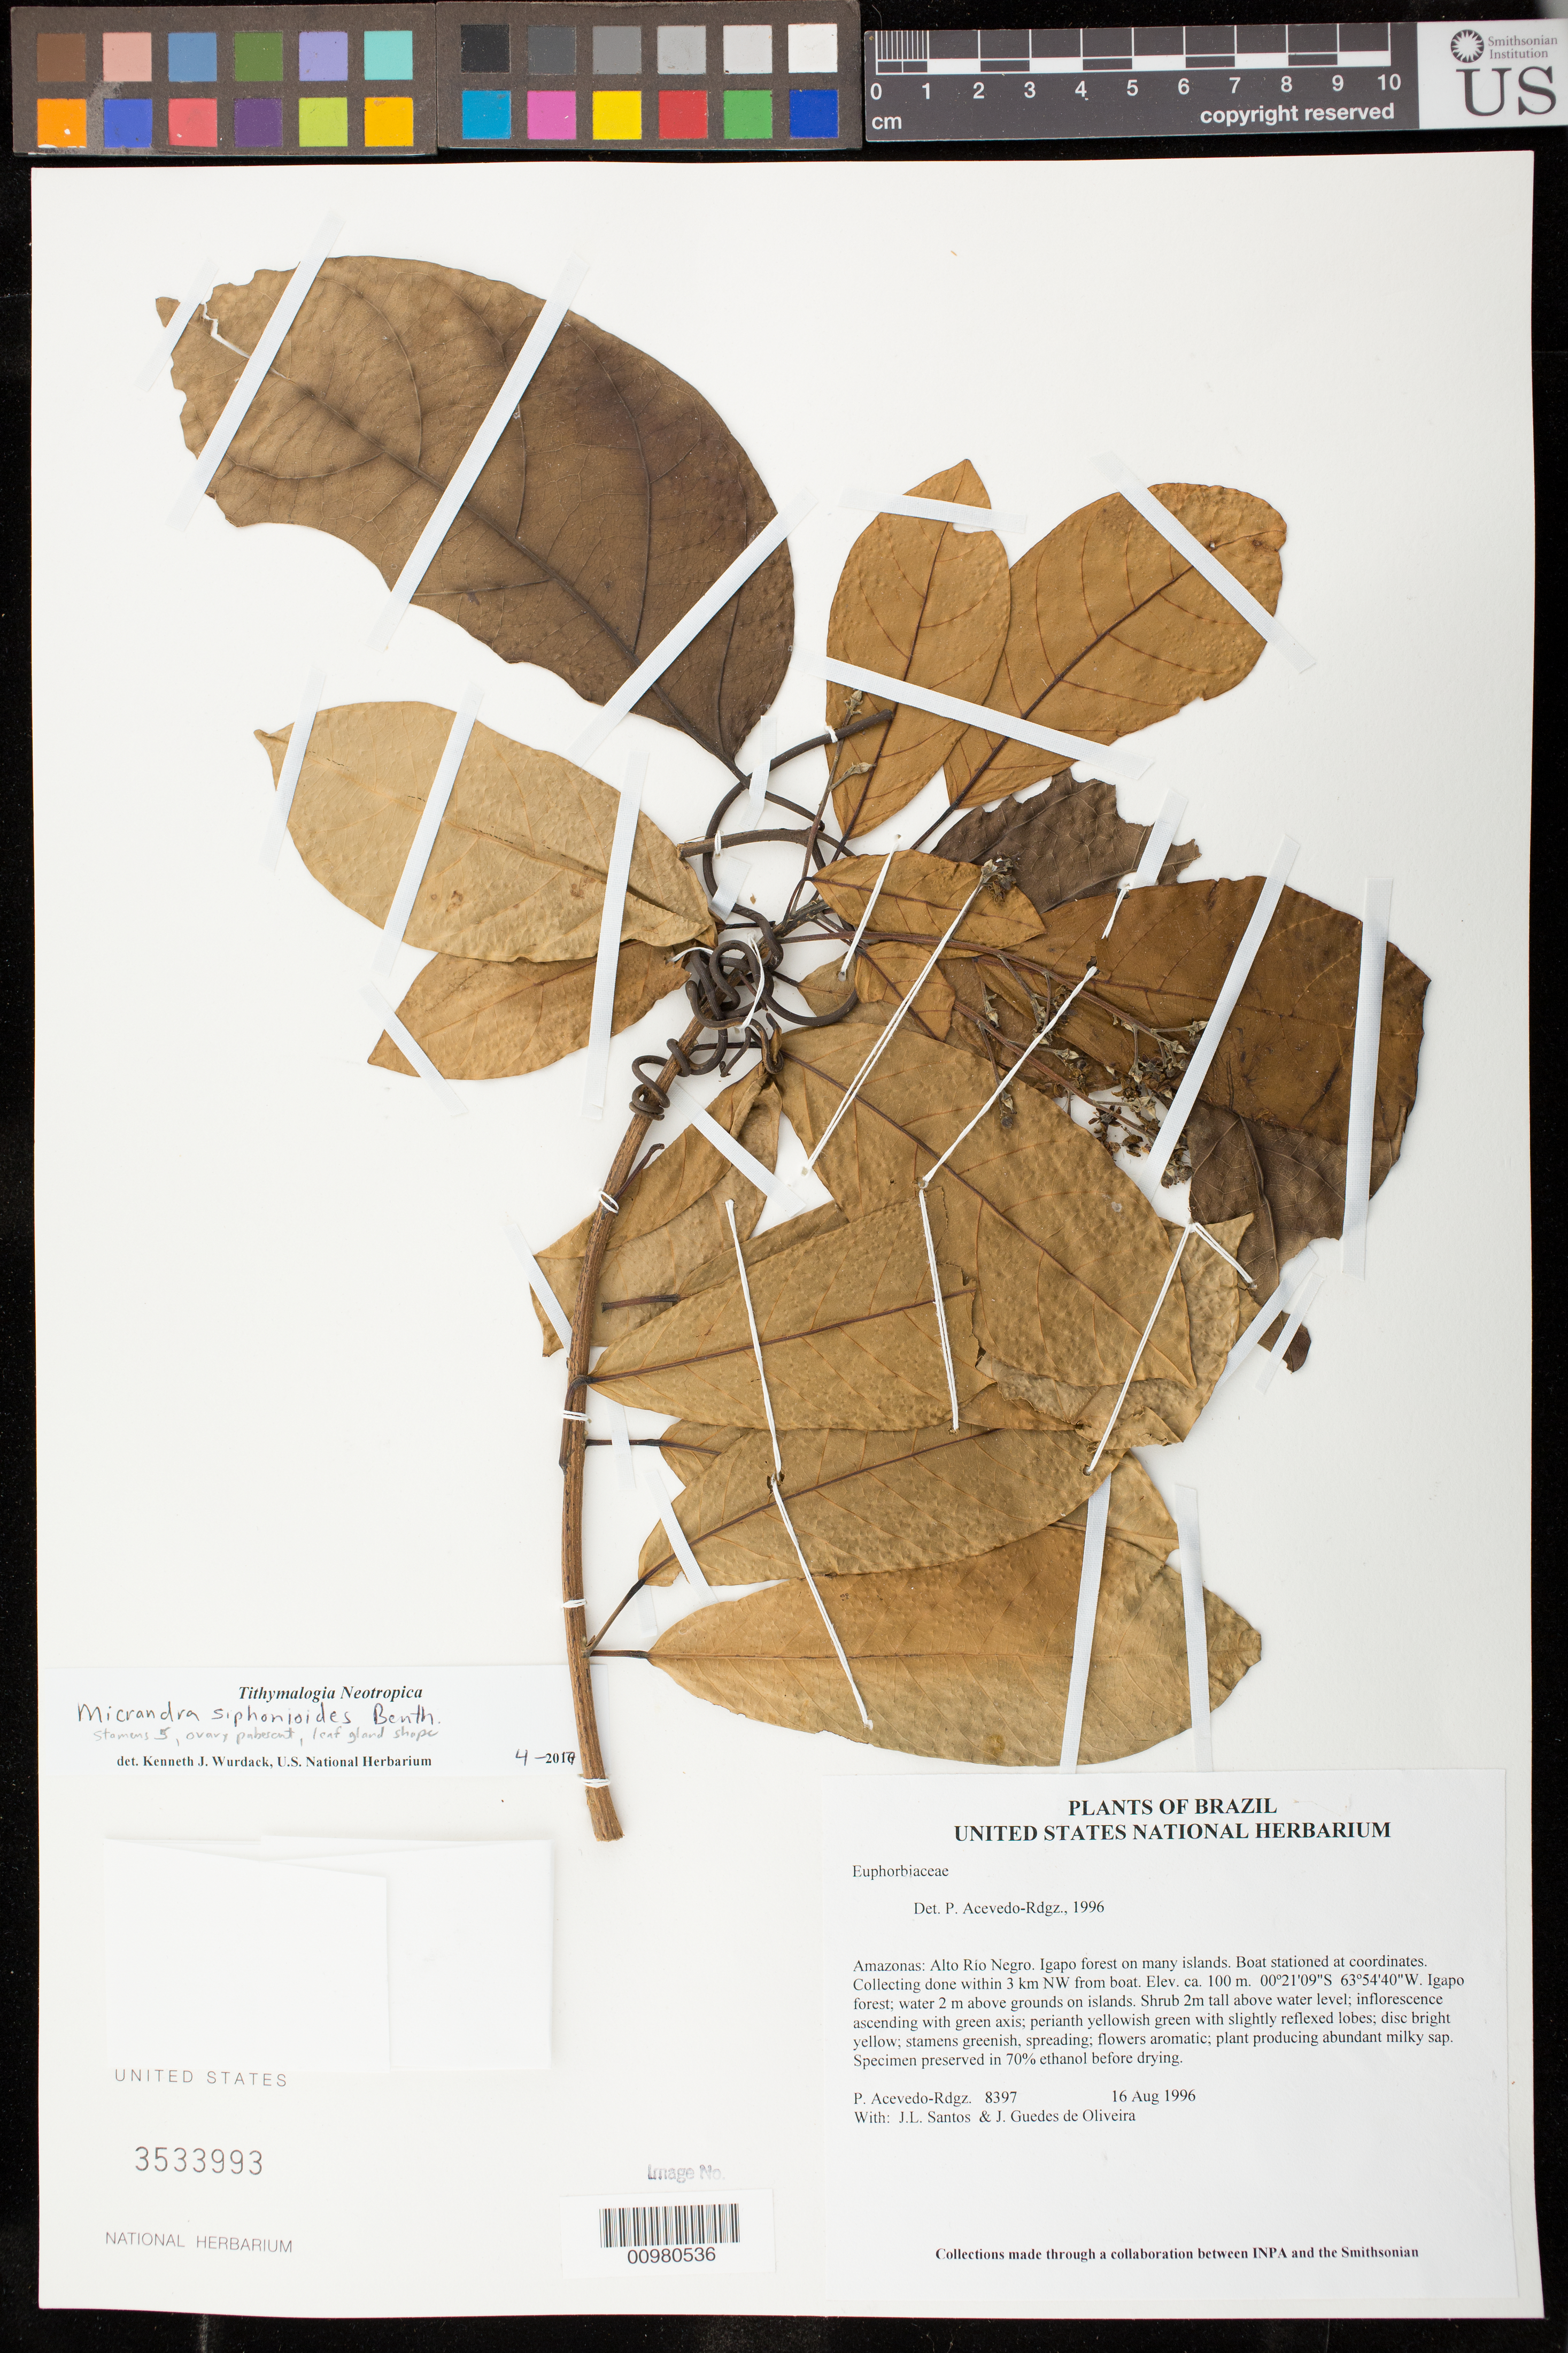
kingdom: Plantae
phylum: Tracheophyta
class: Magnoliopsida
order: Malpighiales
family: Euphorbiaceae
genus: Micrandra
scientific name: Micrandra siphonioides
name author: Benth.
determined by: Wurdack, Kenneth J., (US), Smithsonian Institution - National Museum of Natural History (UNITED STATES)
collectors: P. Acevedo-Rodr., J. L. Santos & J. Guedes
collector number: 8397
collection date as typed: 16 Aug 1996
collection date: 1996-08-16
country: Brazil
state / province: Amazonas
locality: Amazonas: Alto Río Negro. Igapo forest on many islands. Boat stationed at coordinates. Collecting done within 3 km NW from boat.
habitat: Igapo forest; water 2 m above grounds on islands.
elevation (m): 100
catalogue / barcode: US 3533993